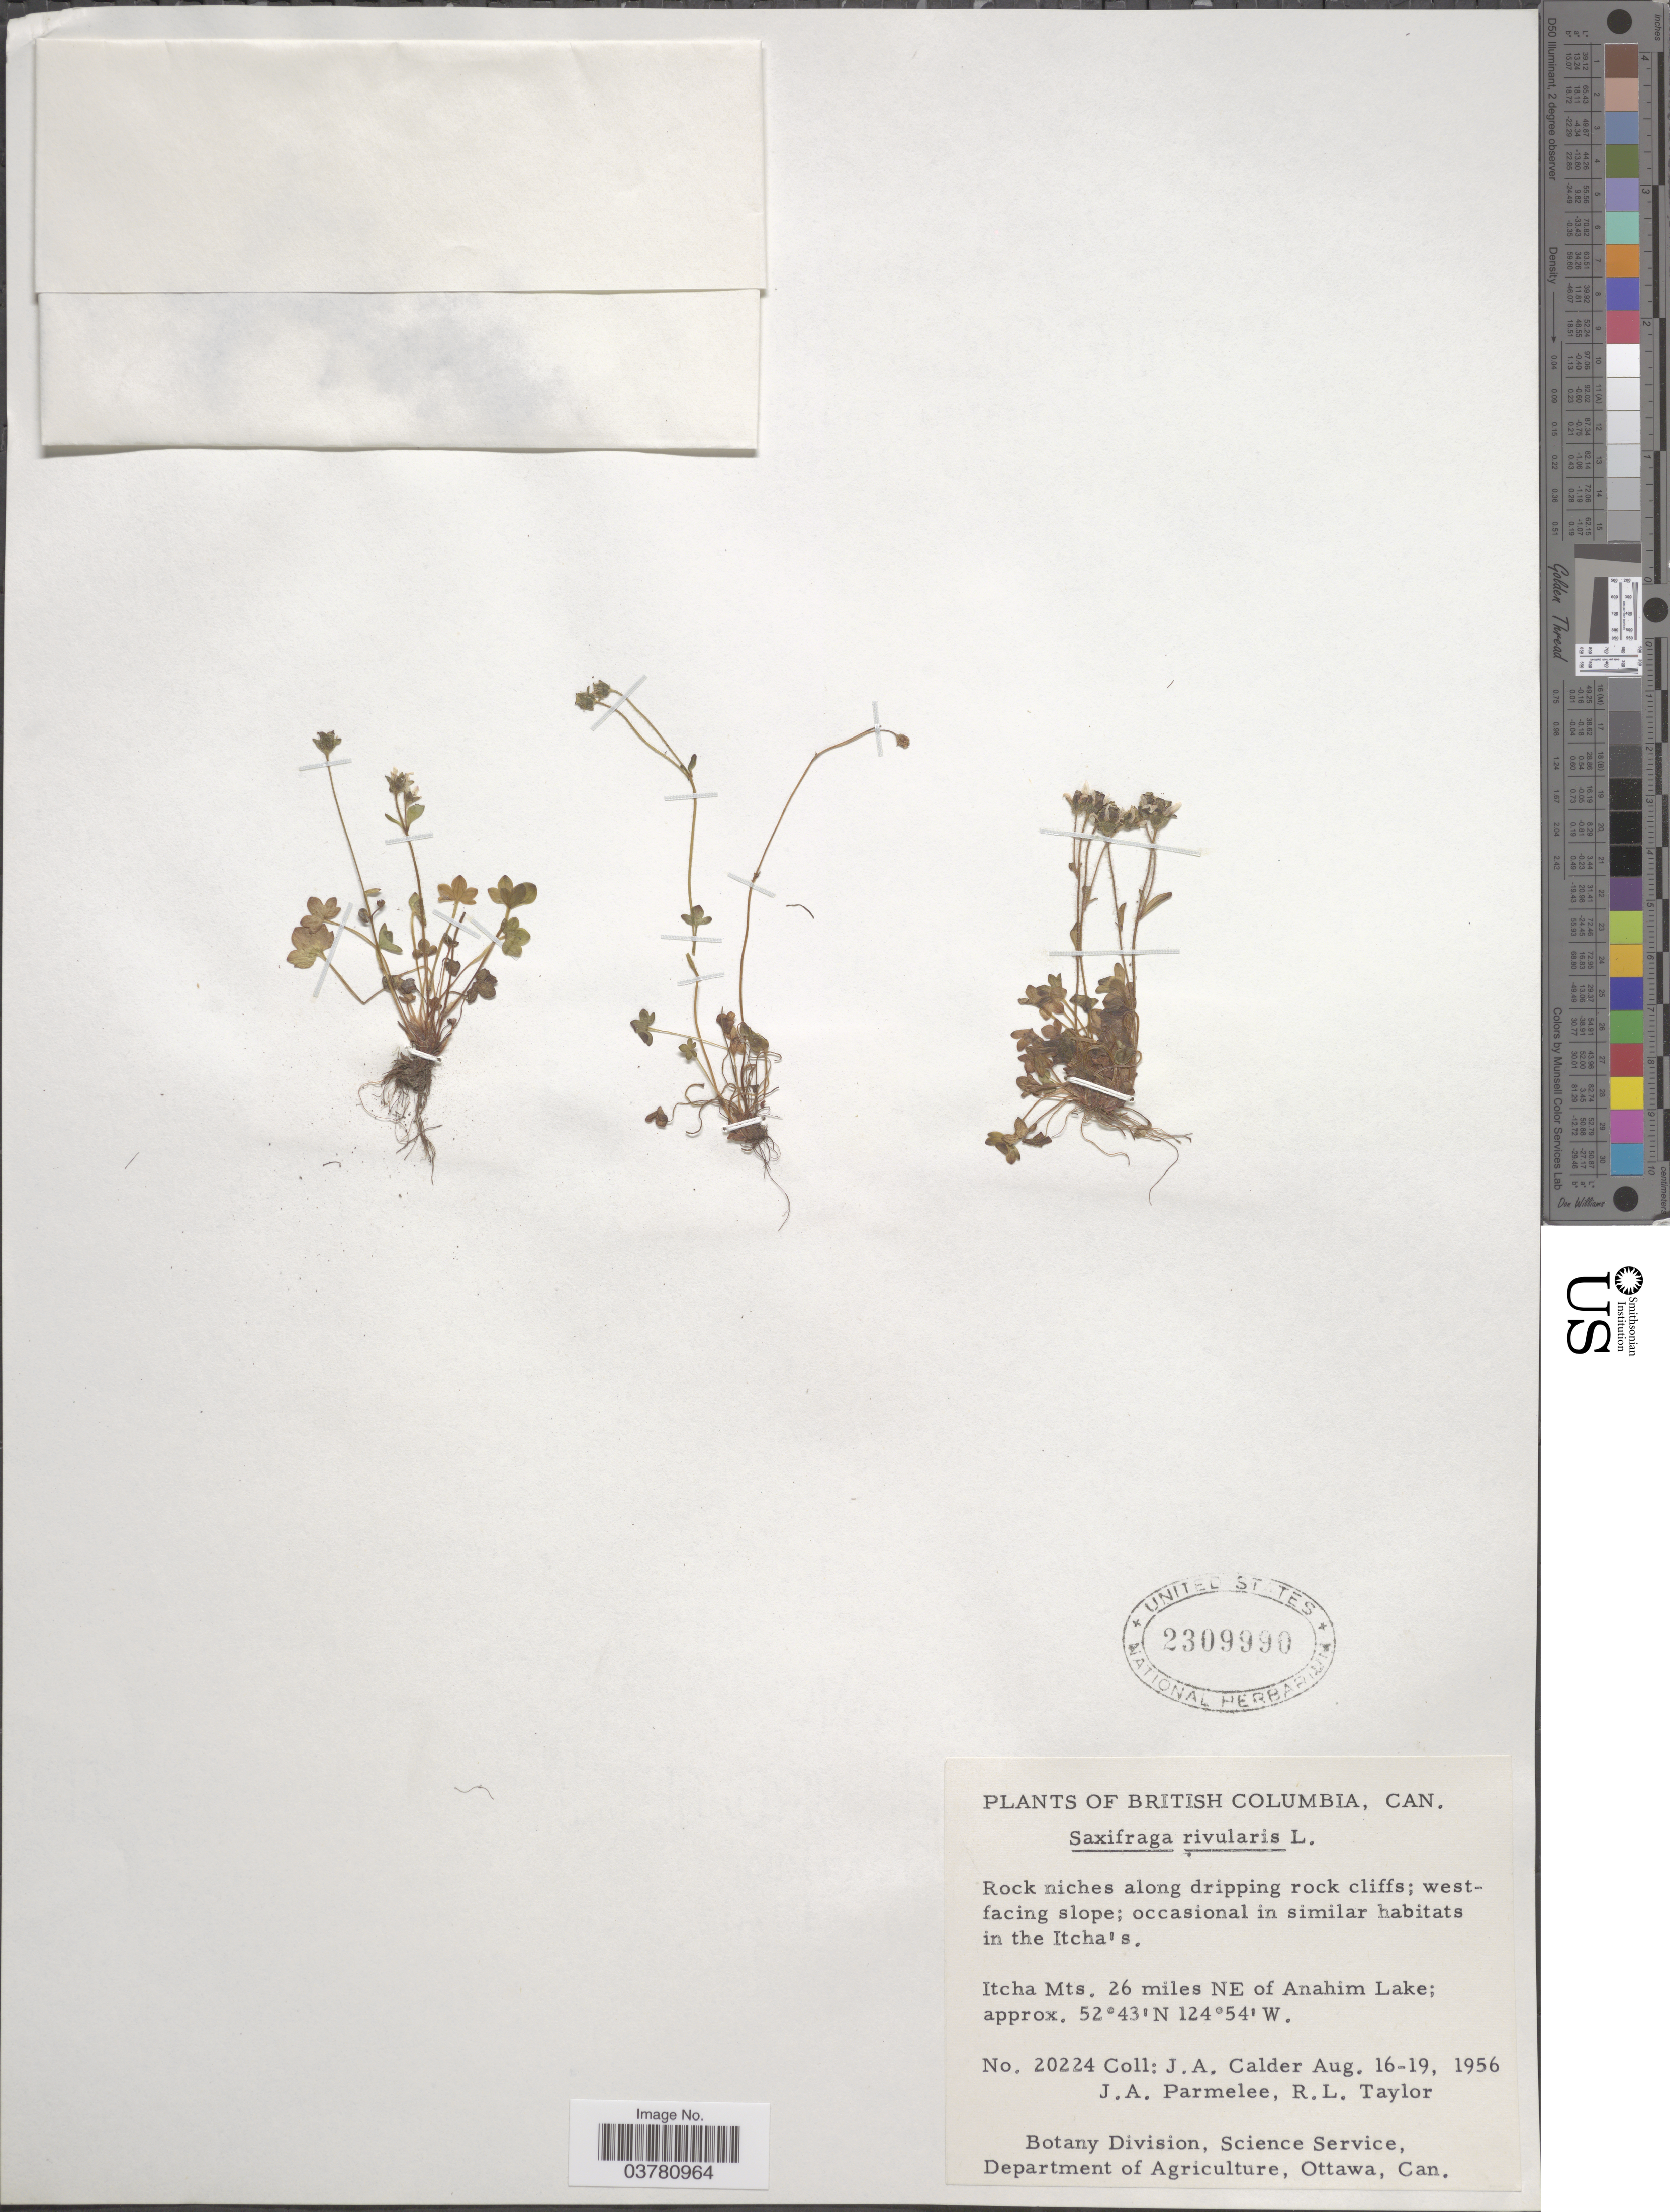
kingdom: Plantae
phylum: Tracheophyta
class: Magnoliopsida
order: Saxifragales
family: Saxifragaceae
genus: Saxifraga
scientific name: Saxifraga rivularis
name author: L.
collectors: J. A. Calder, J. A. Parmelee & R. Taylor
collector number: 20224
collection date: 1956-08-16/1956-08-19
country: Canada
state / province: British Columbia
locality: Rock niches along dripping rock cliffs; west facing slope; occasional in similar habitats in the Itcha's. Itca Mts. 26 miles NE of Anahim Lake.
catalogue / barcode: US 2309990